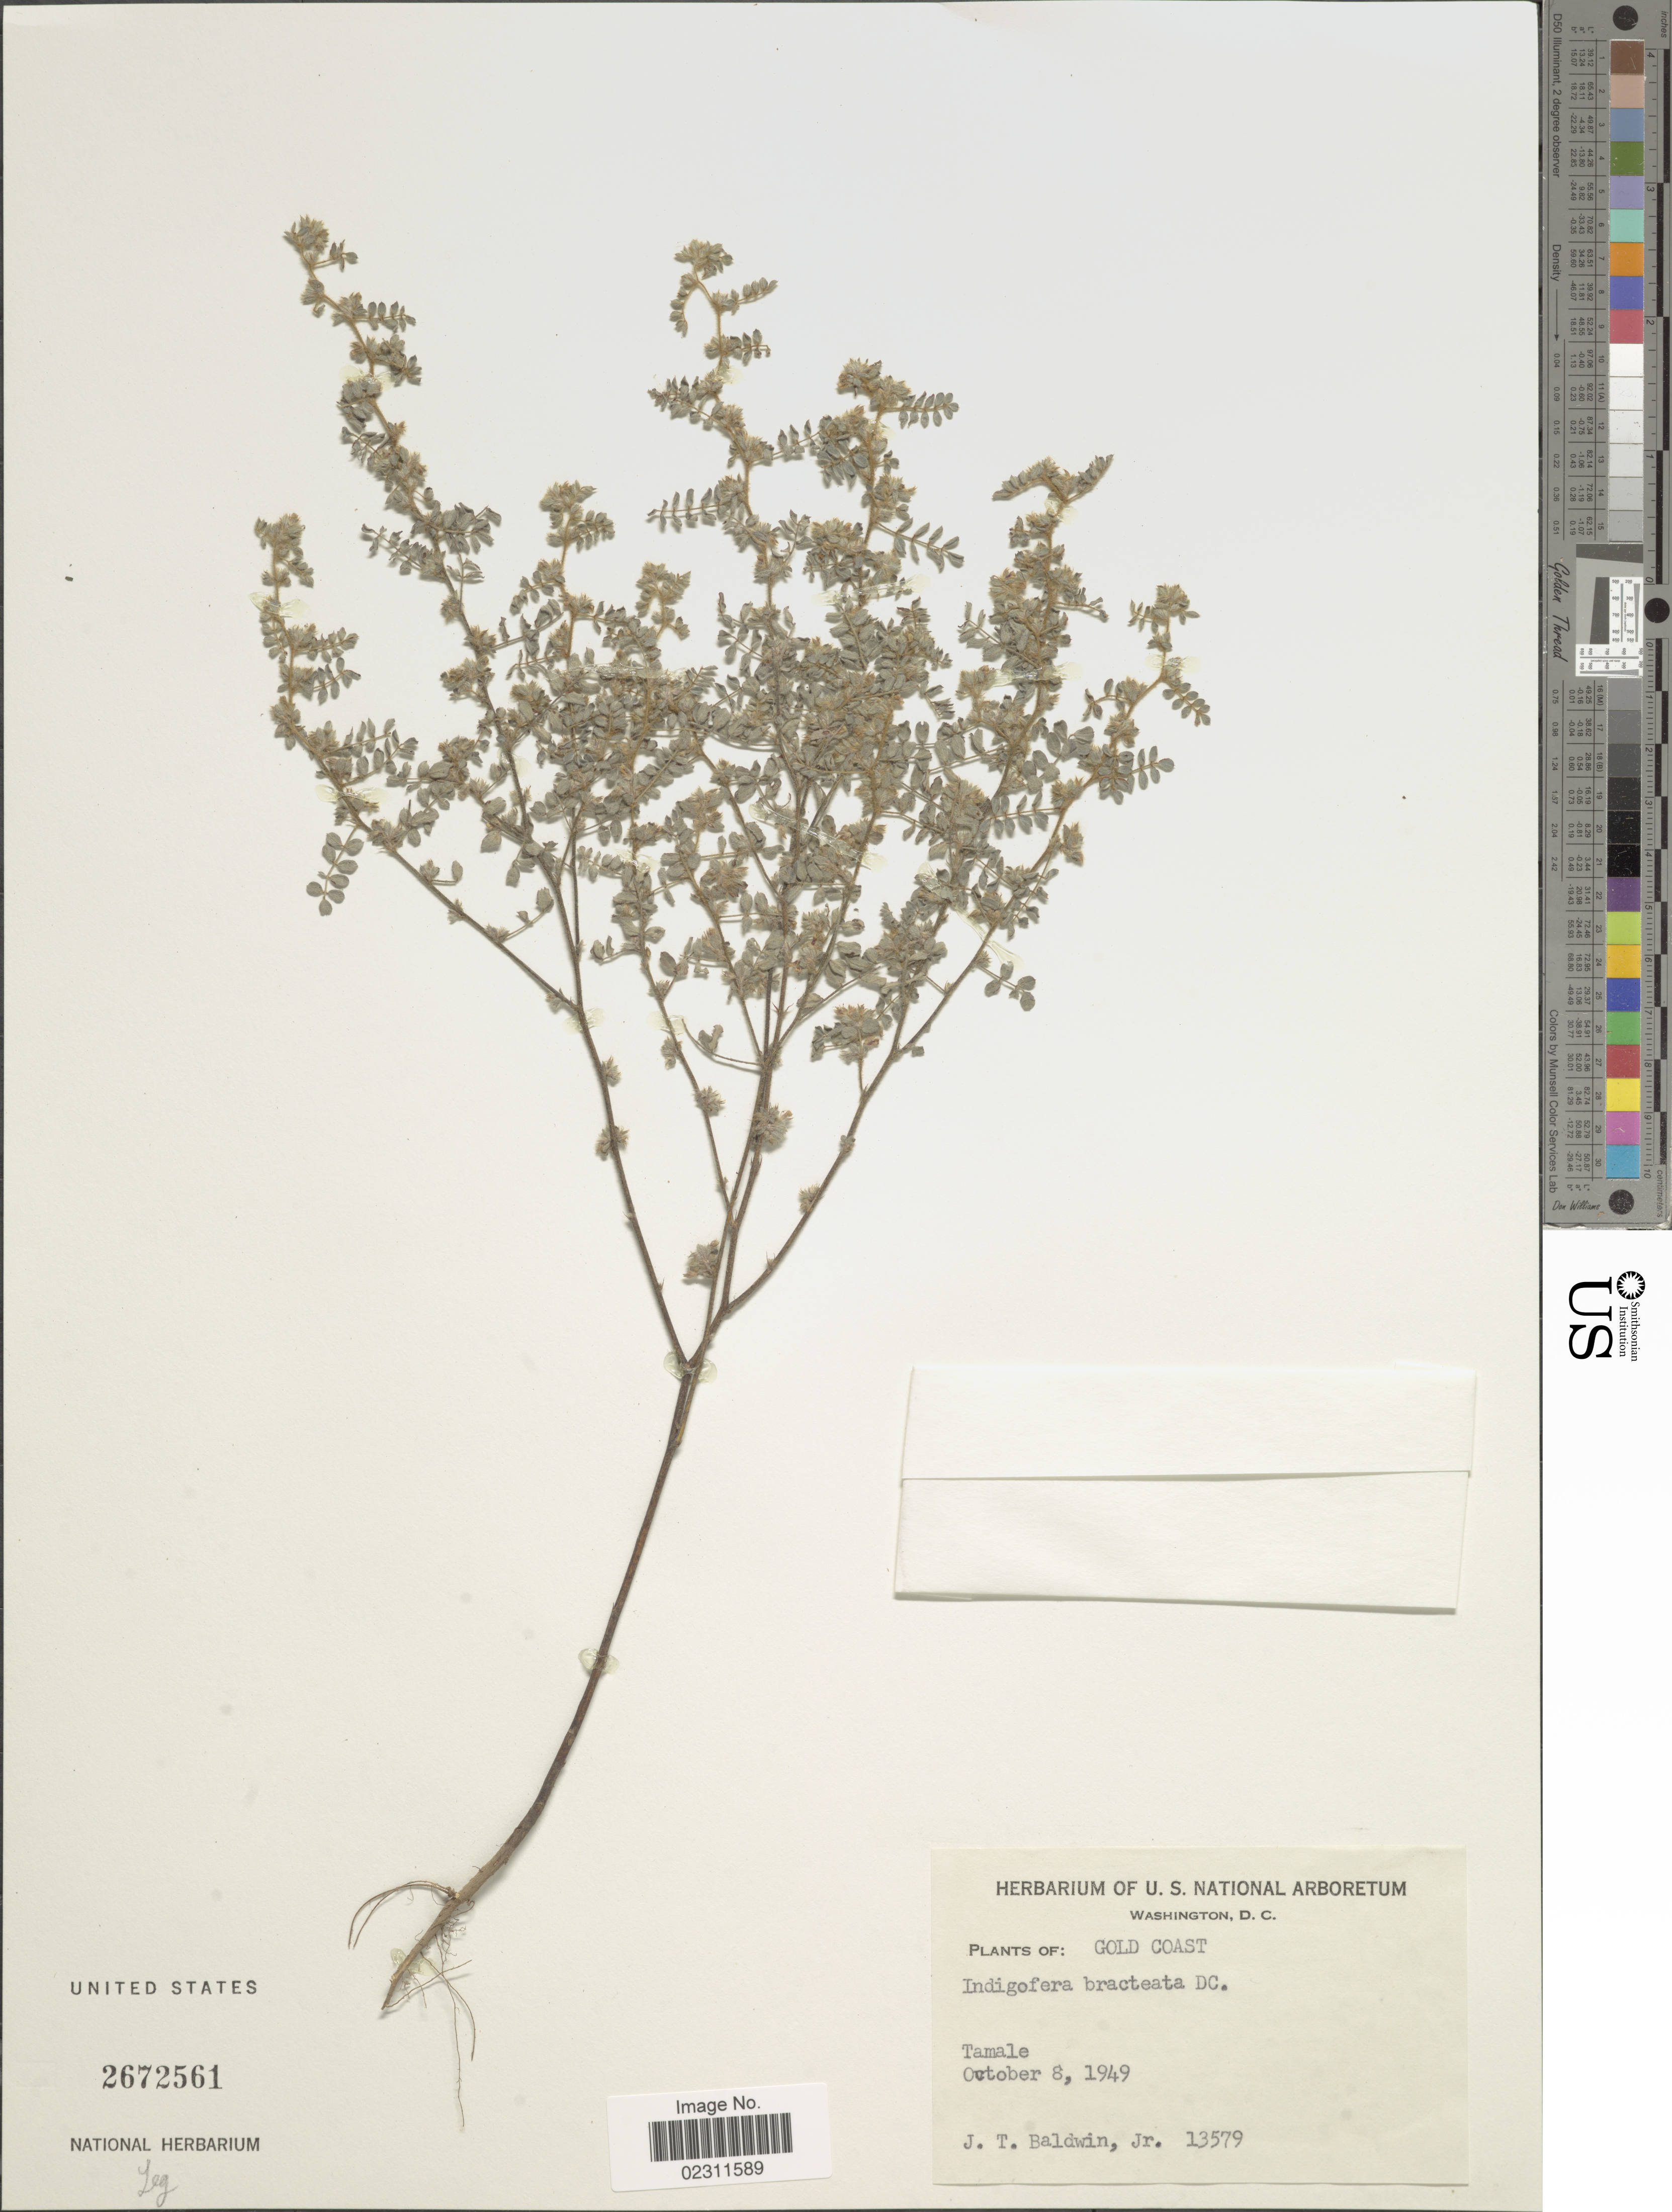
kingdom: Plantae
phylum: Tracheophyta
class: Magnoliopsida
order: Fabales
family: Fabaceae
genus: Indigofera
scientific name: Indigofera bracteata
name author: Baker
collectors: J. T. Baldwin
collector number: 13579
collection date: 1949-10-08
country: Ghana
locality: Gold Coast, Tamale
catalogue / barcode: US 2672561